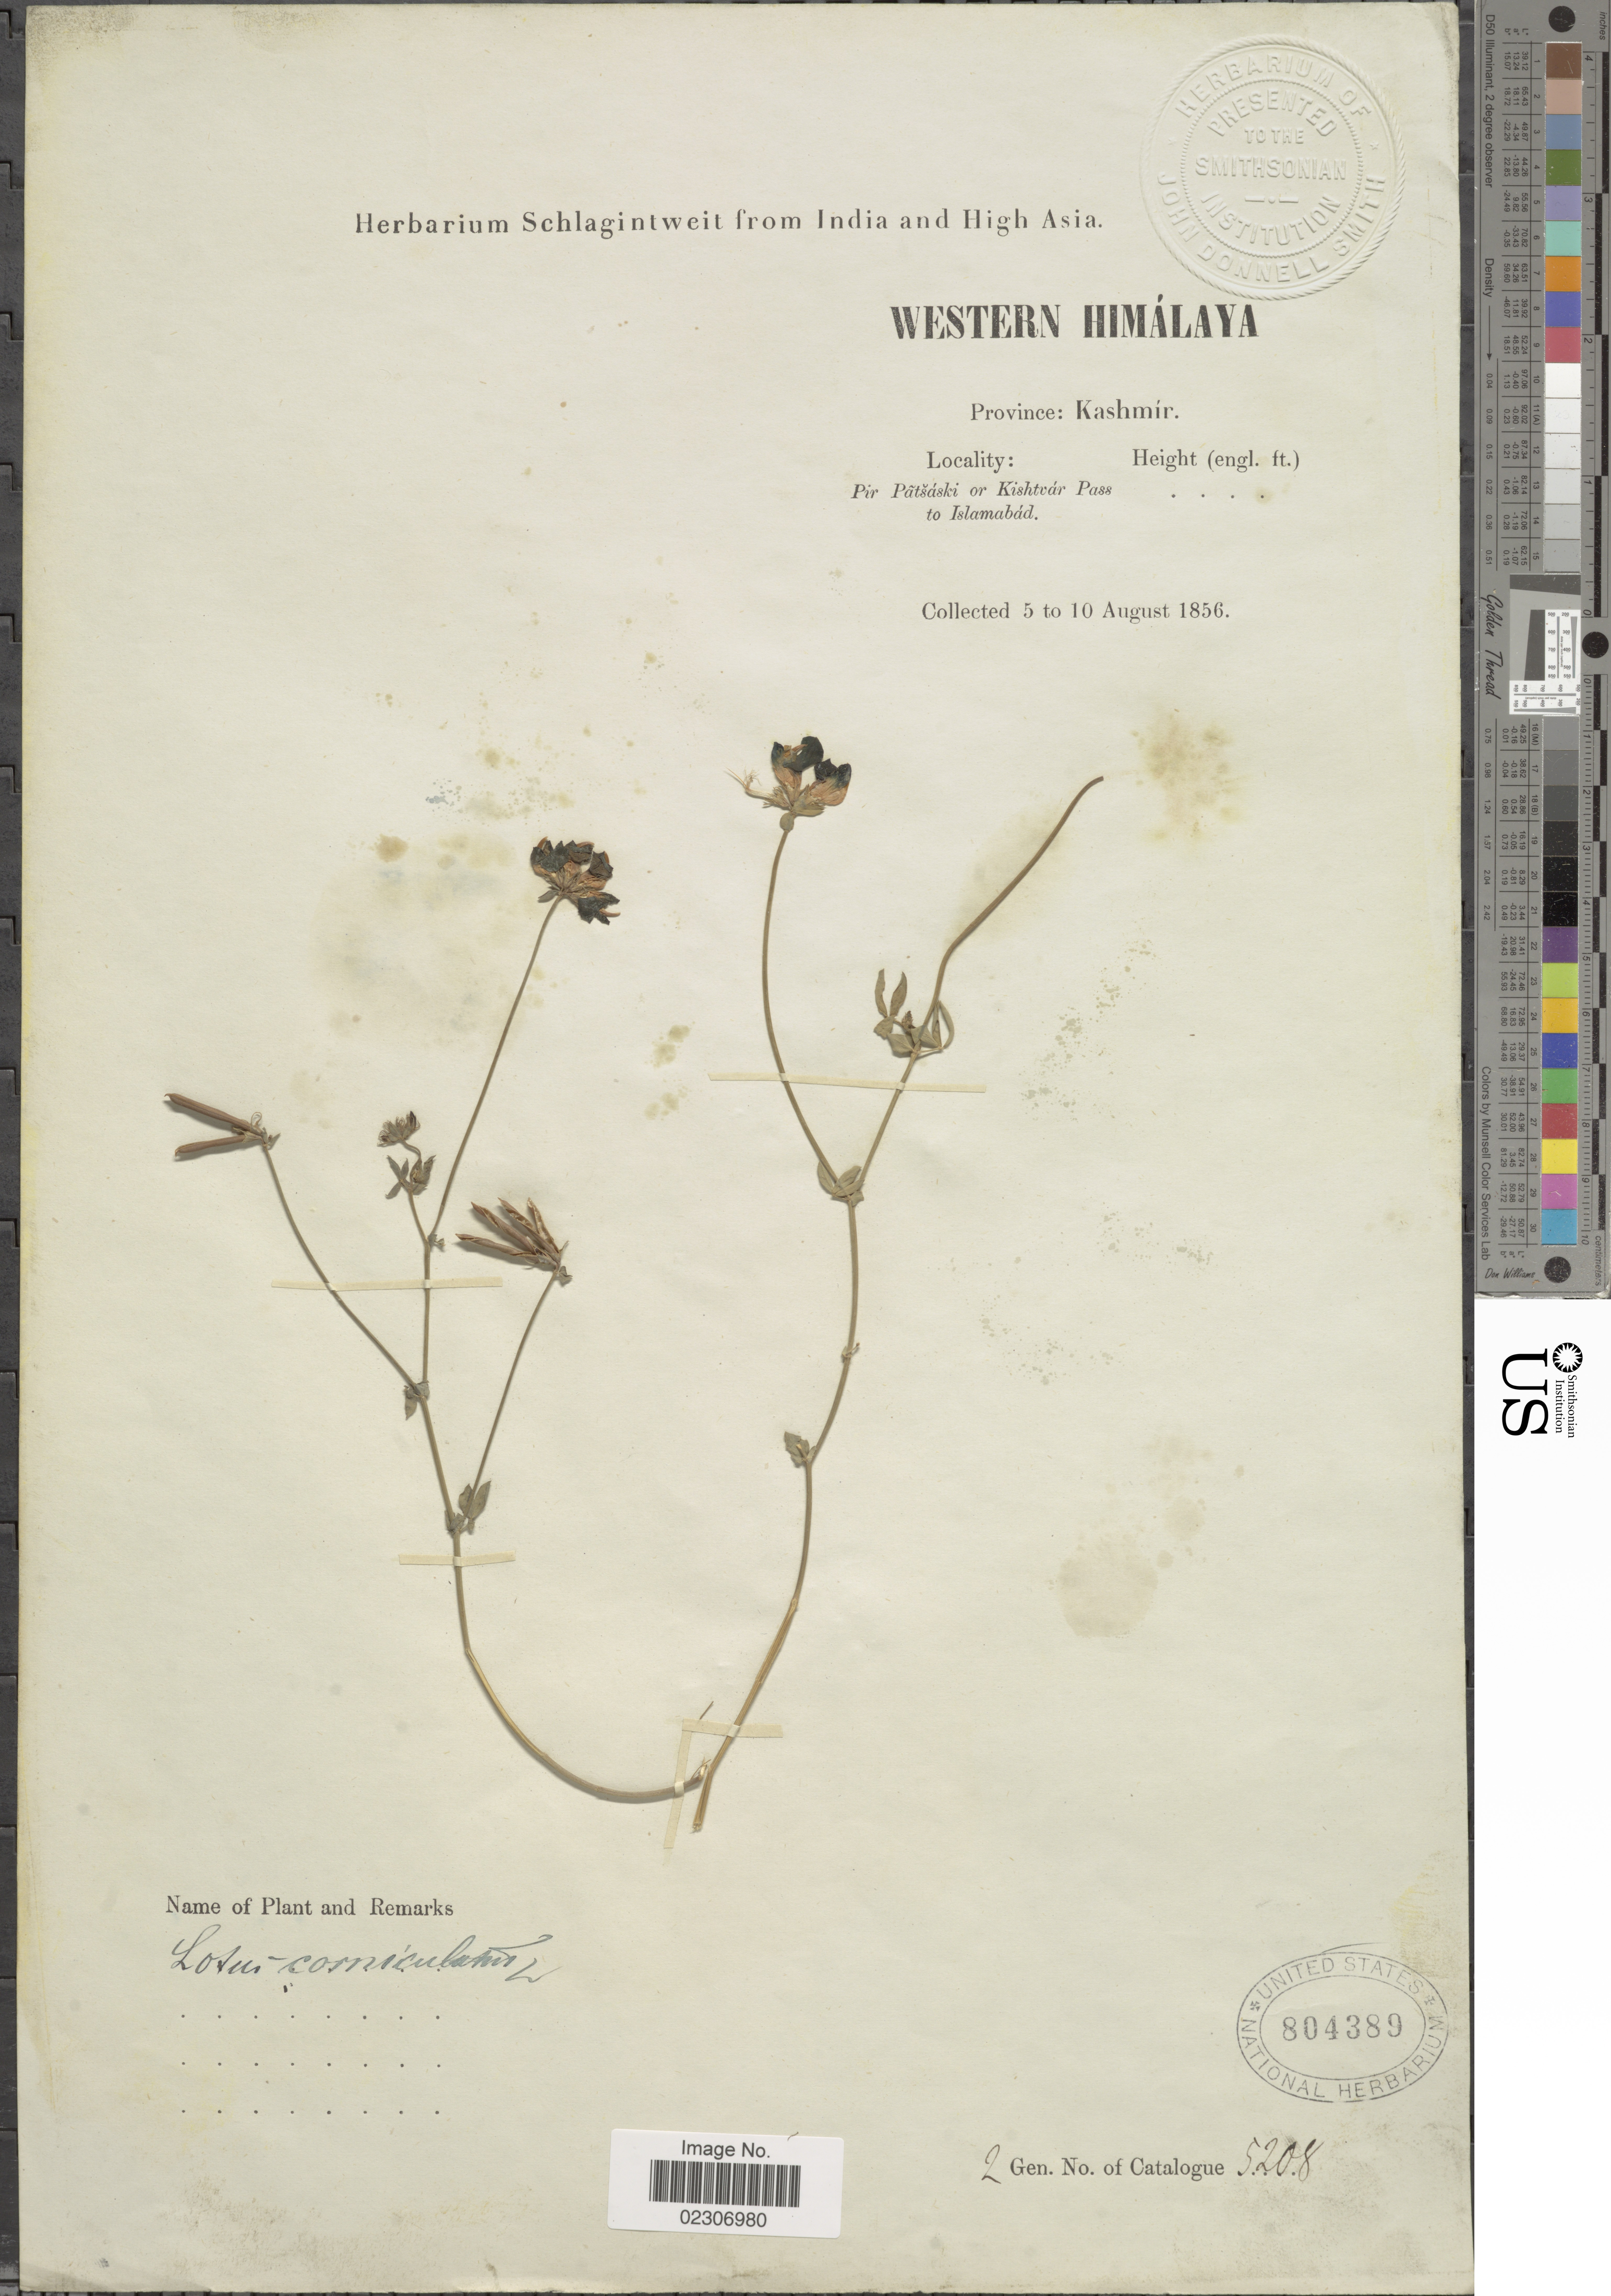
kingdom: Plantae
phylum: Tracheophyta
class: Magnoliopsida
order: Fabales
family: Fabaceae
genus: Lotus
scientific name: Lotus corniculatus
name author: L.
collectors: ex herb. Schlagintweit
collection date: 1856-08-05/1856-08-10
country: India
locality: Western Himálaya, Province: Kashmír, Pir Pãtsáski or Kishtvár Pass to Islamabád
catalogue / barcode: US 804389